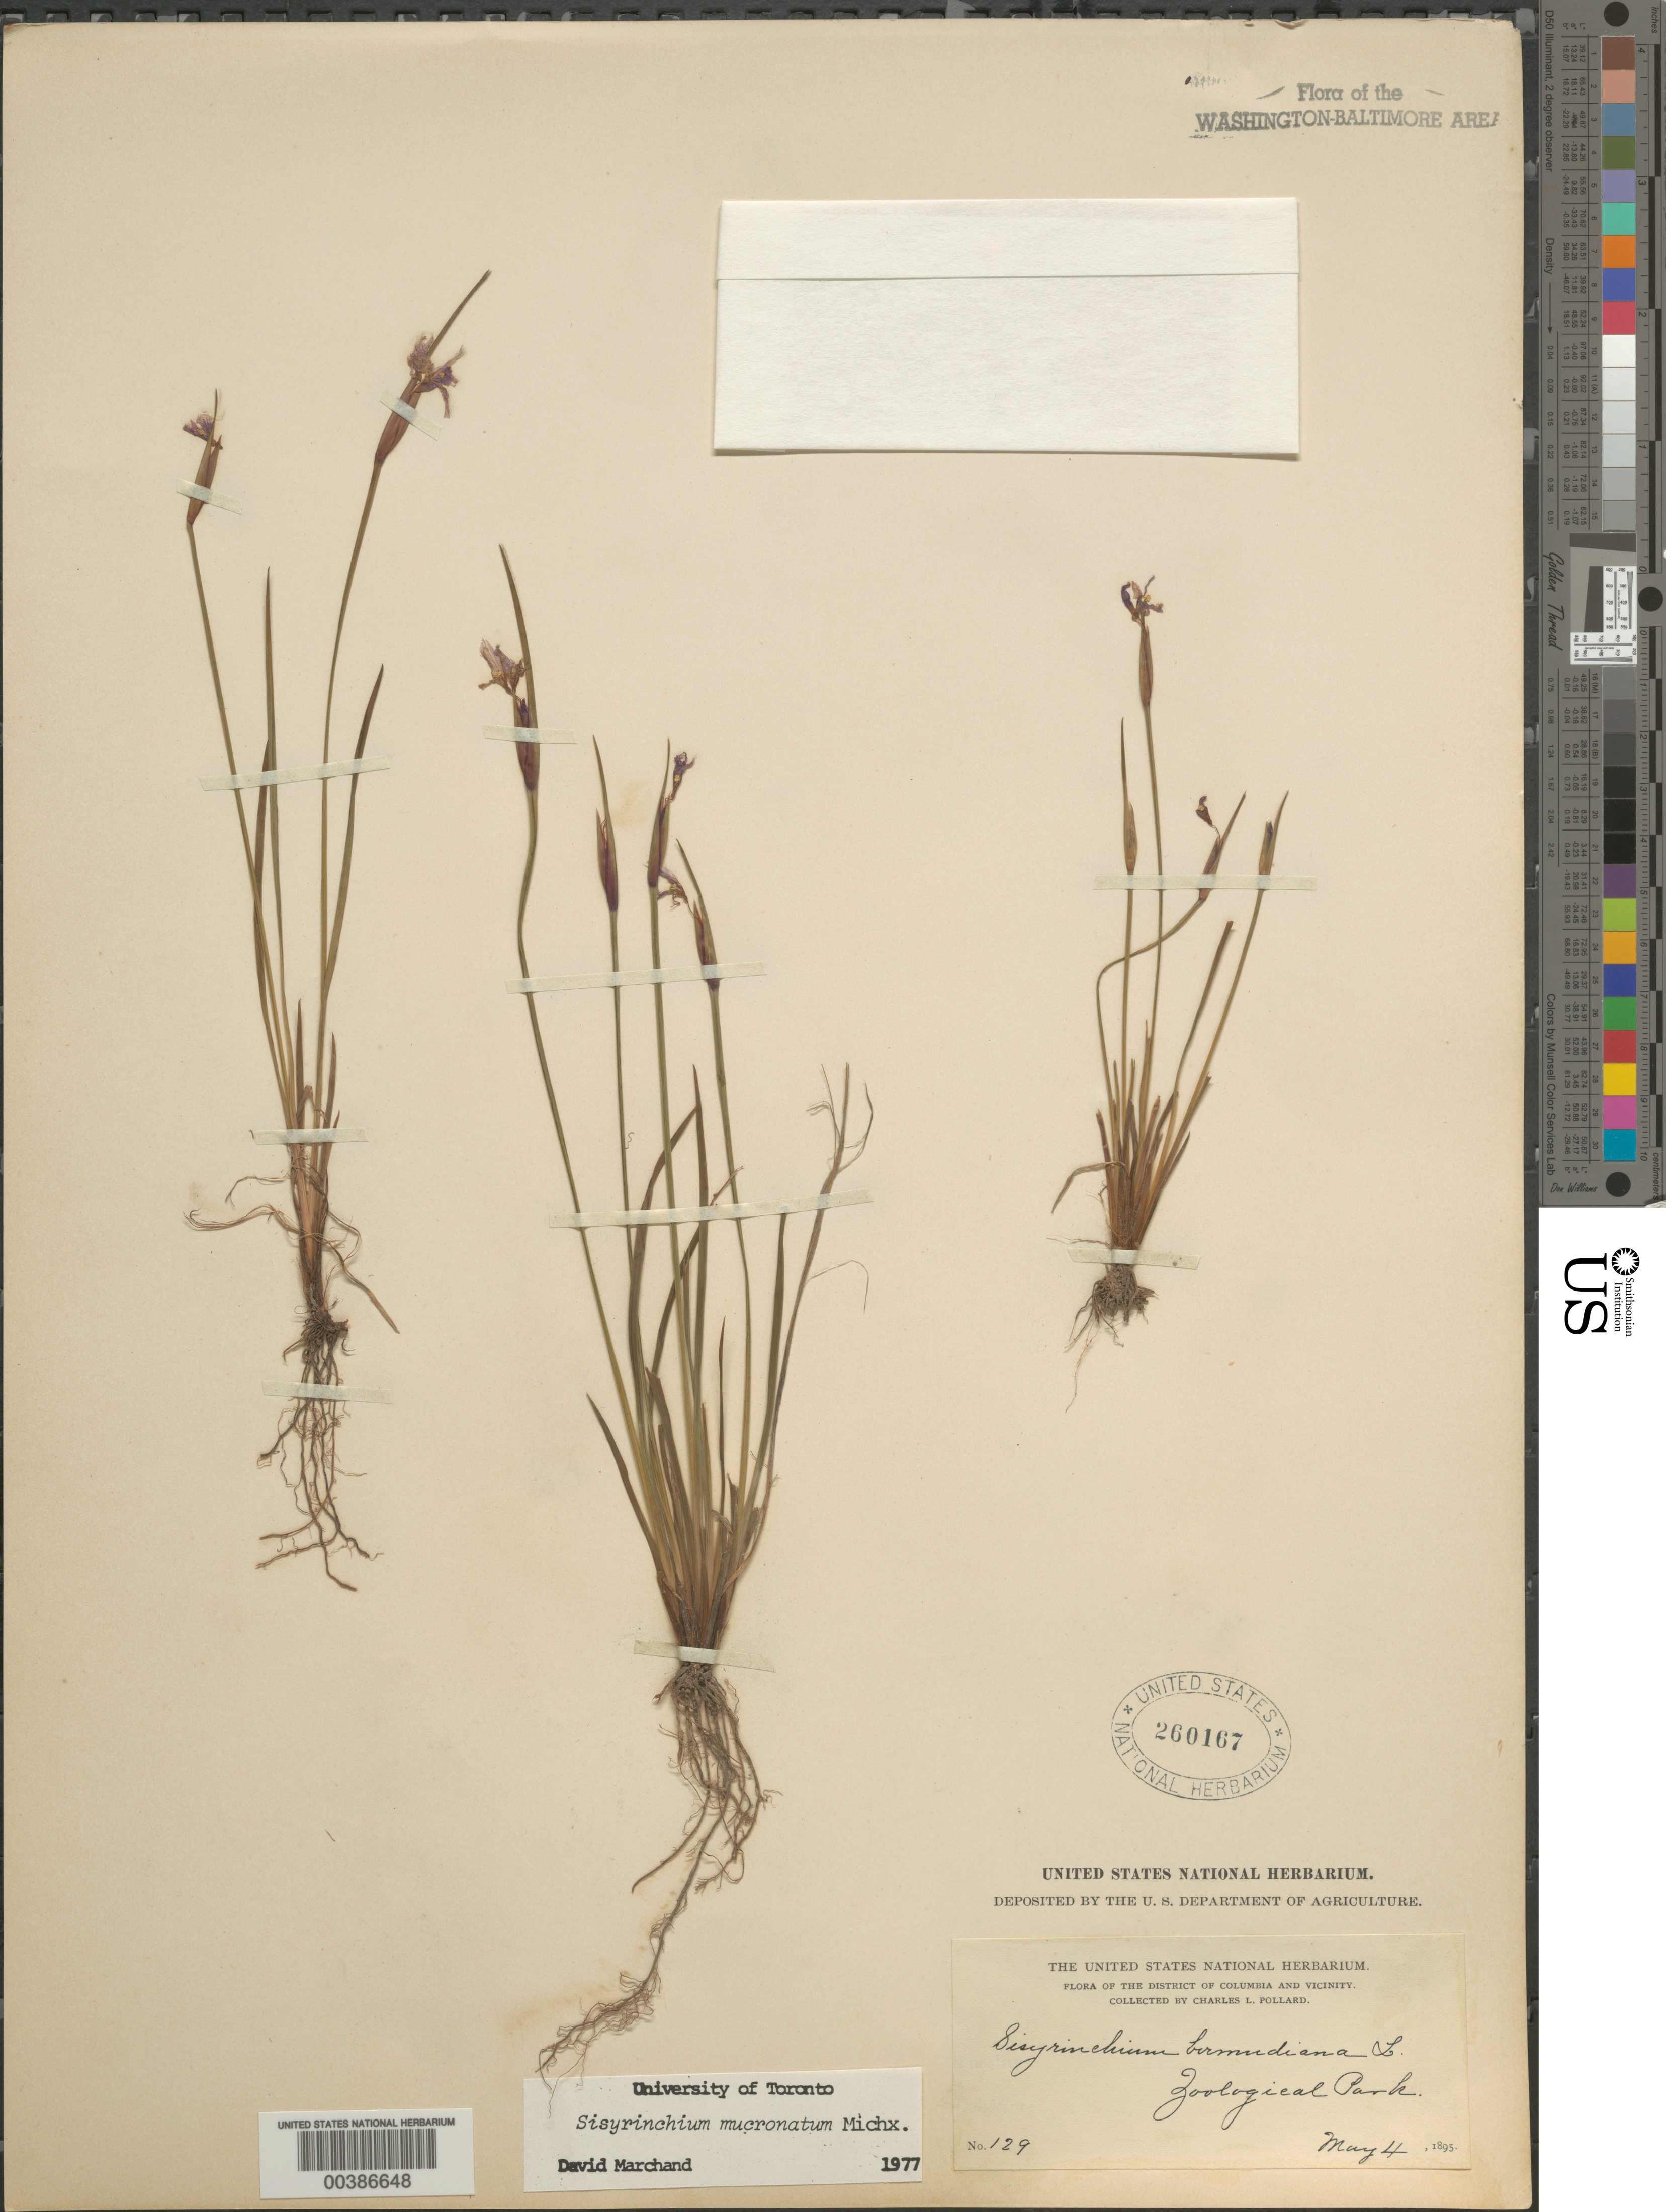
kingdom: Plantae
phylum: Tracheophyta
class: Liliopsida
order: Asparagales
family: Iridaceae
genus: Sisyrinchium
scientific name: Sisyrinchium mucronatum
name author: Michx.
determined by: Marchand, D.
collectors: C. L. Pollard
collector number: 129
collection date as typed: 04 May 1895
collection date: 1895-05-04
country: United States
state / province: District of Columbia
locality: Zoological Park Rock Creek Park and vicinity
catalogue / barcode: US 260167